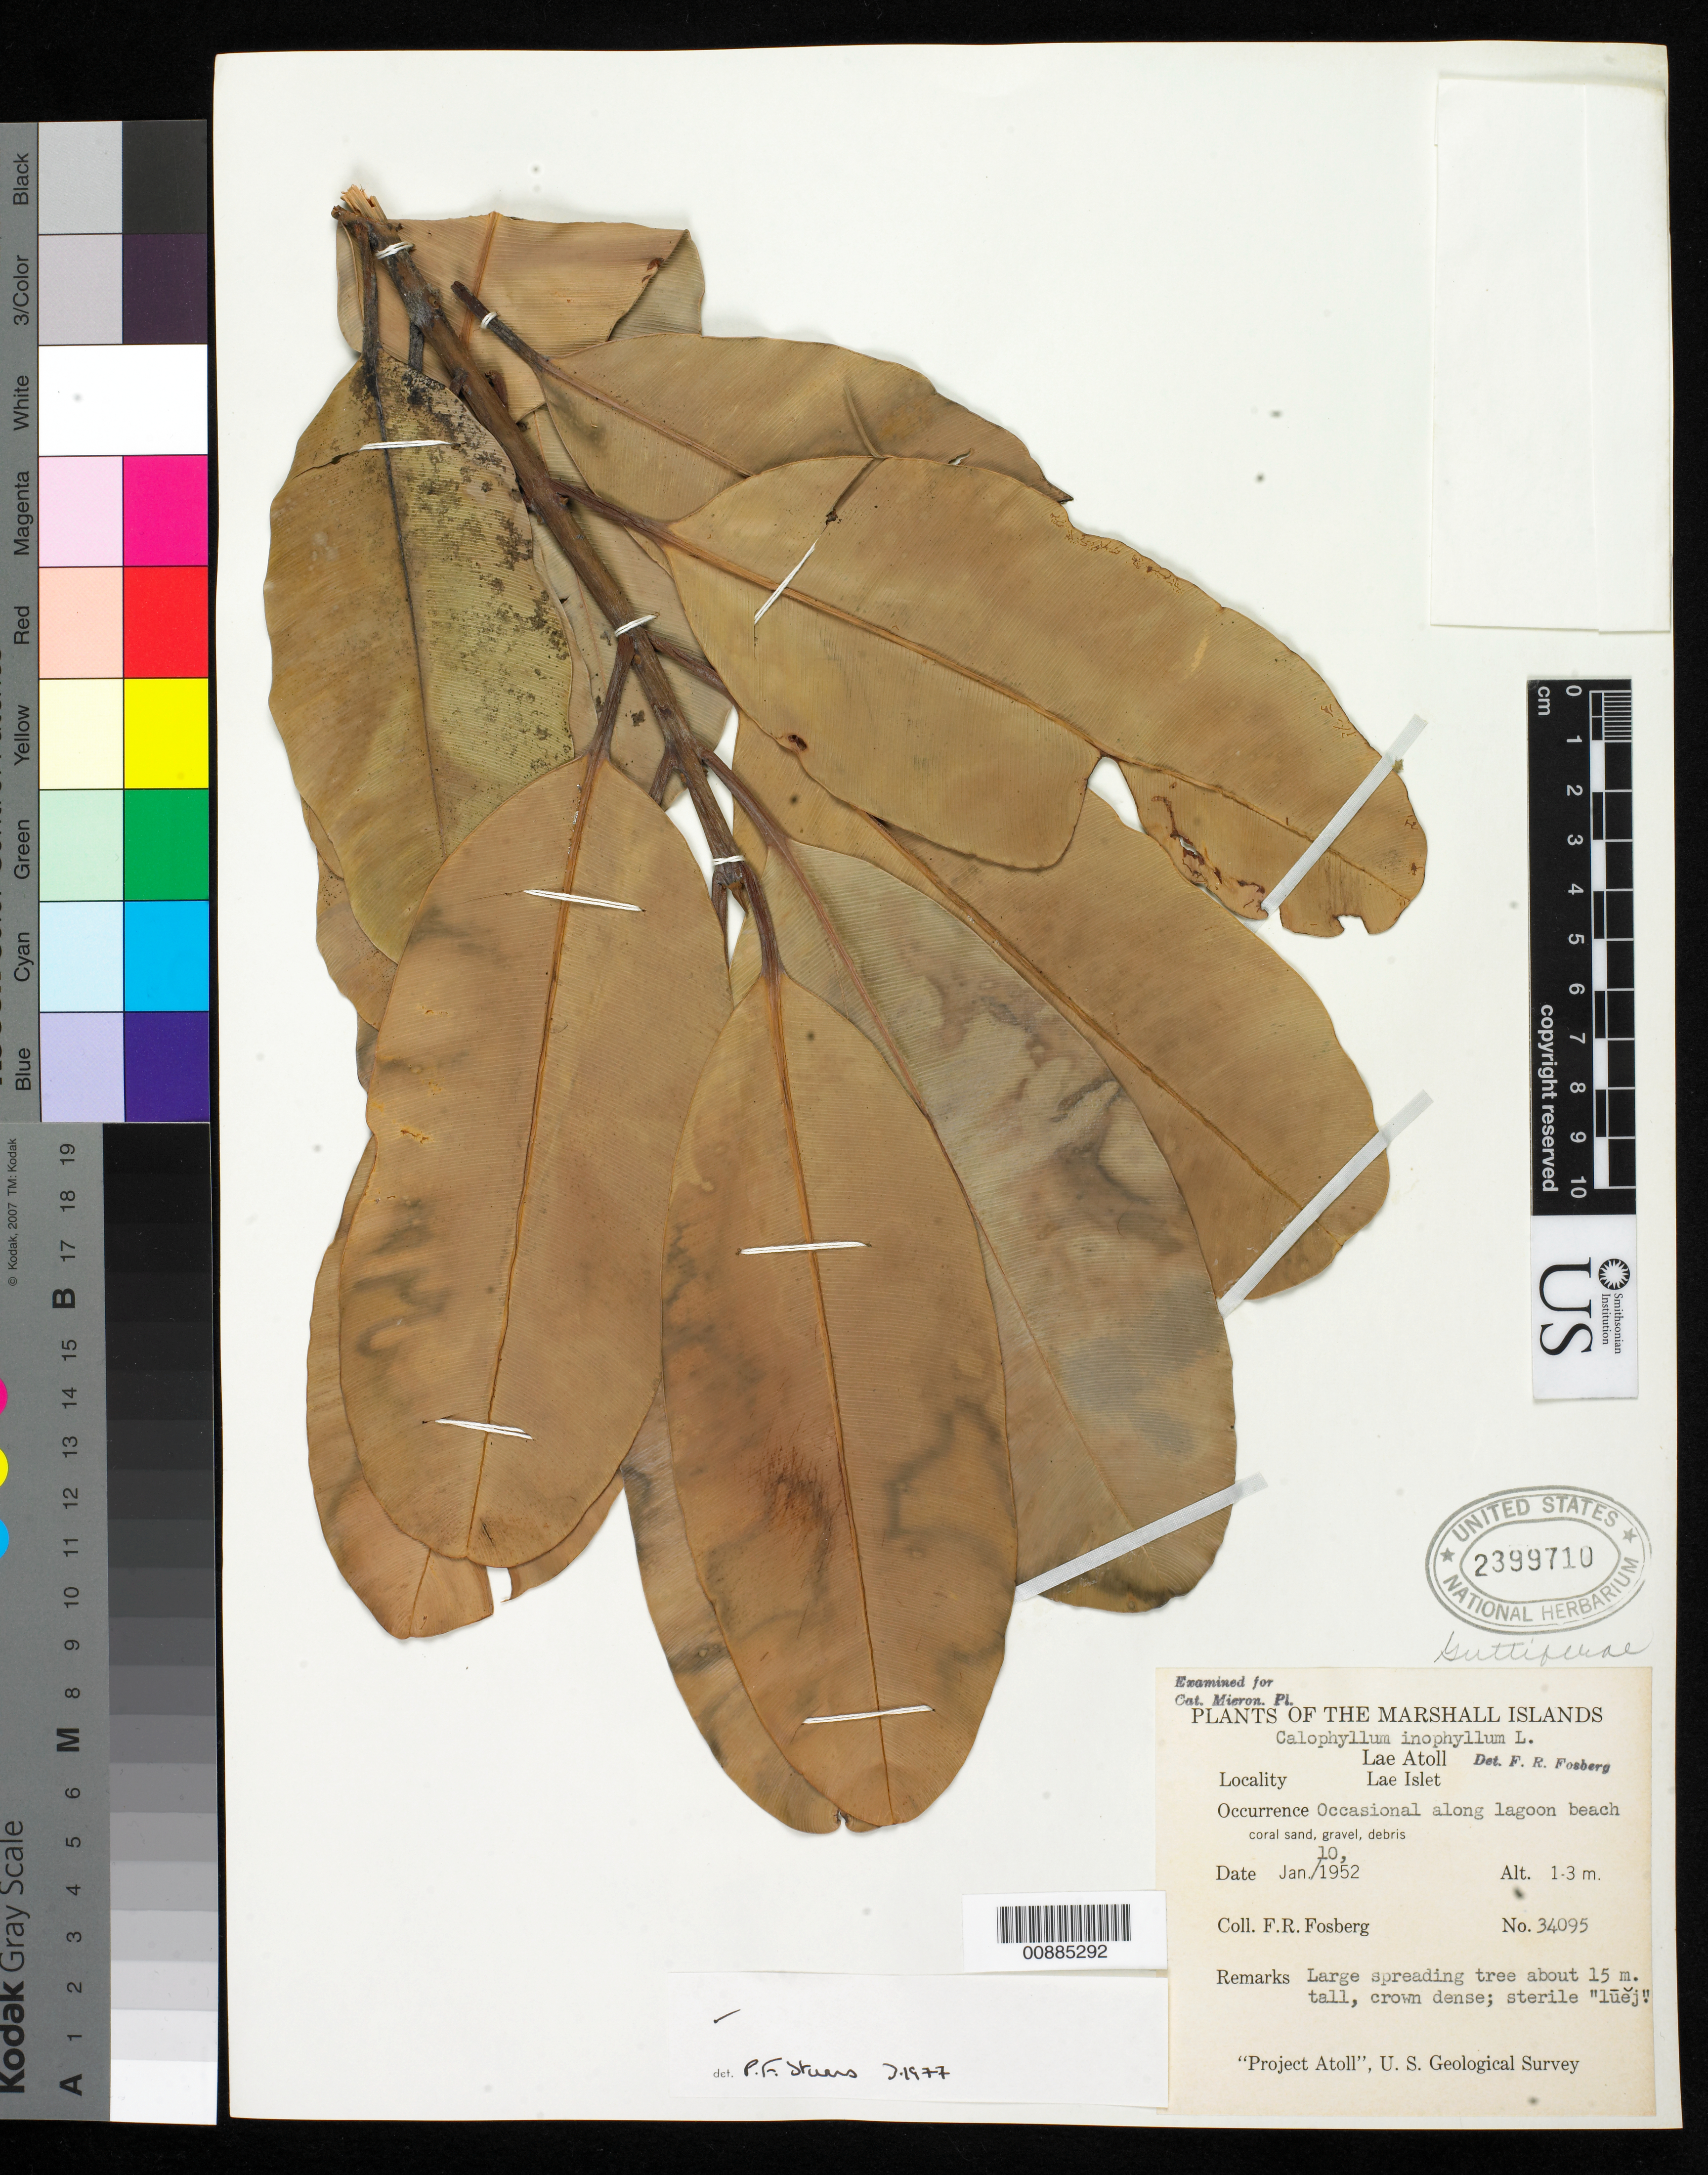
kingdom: Plantae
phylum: Tracheophyta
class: Magnoliopsida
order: Malpighiales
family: Calophyllaceae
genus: Calophyllum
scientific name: Calophyllum inophyllum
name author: L.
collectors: F. R. Fosberg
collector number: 34095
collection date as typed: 10 Jan 1952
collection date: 1952-01-10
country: Marshall Islands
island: Lae Atoll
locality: Lae Islet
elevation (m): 1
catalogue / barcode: US 2399710